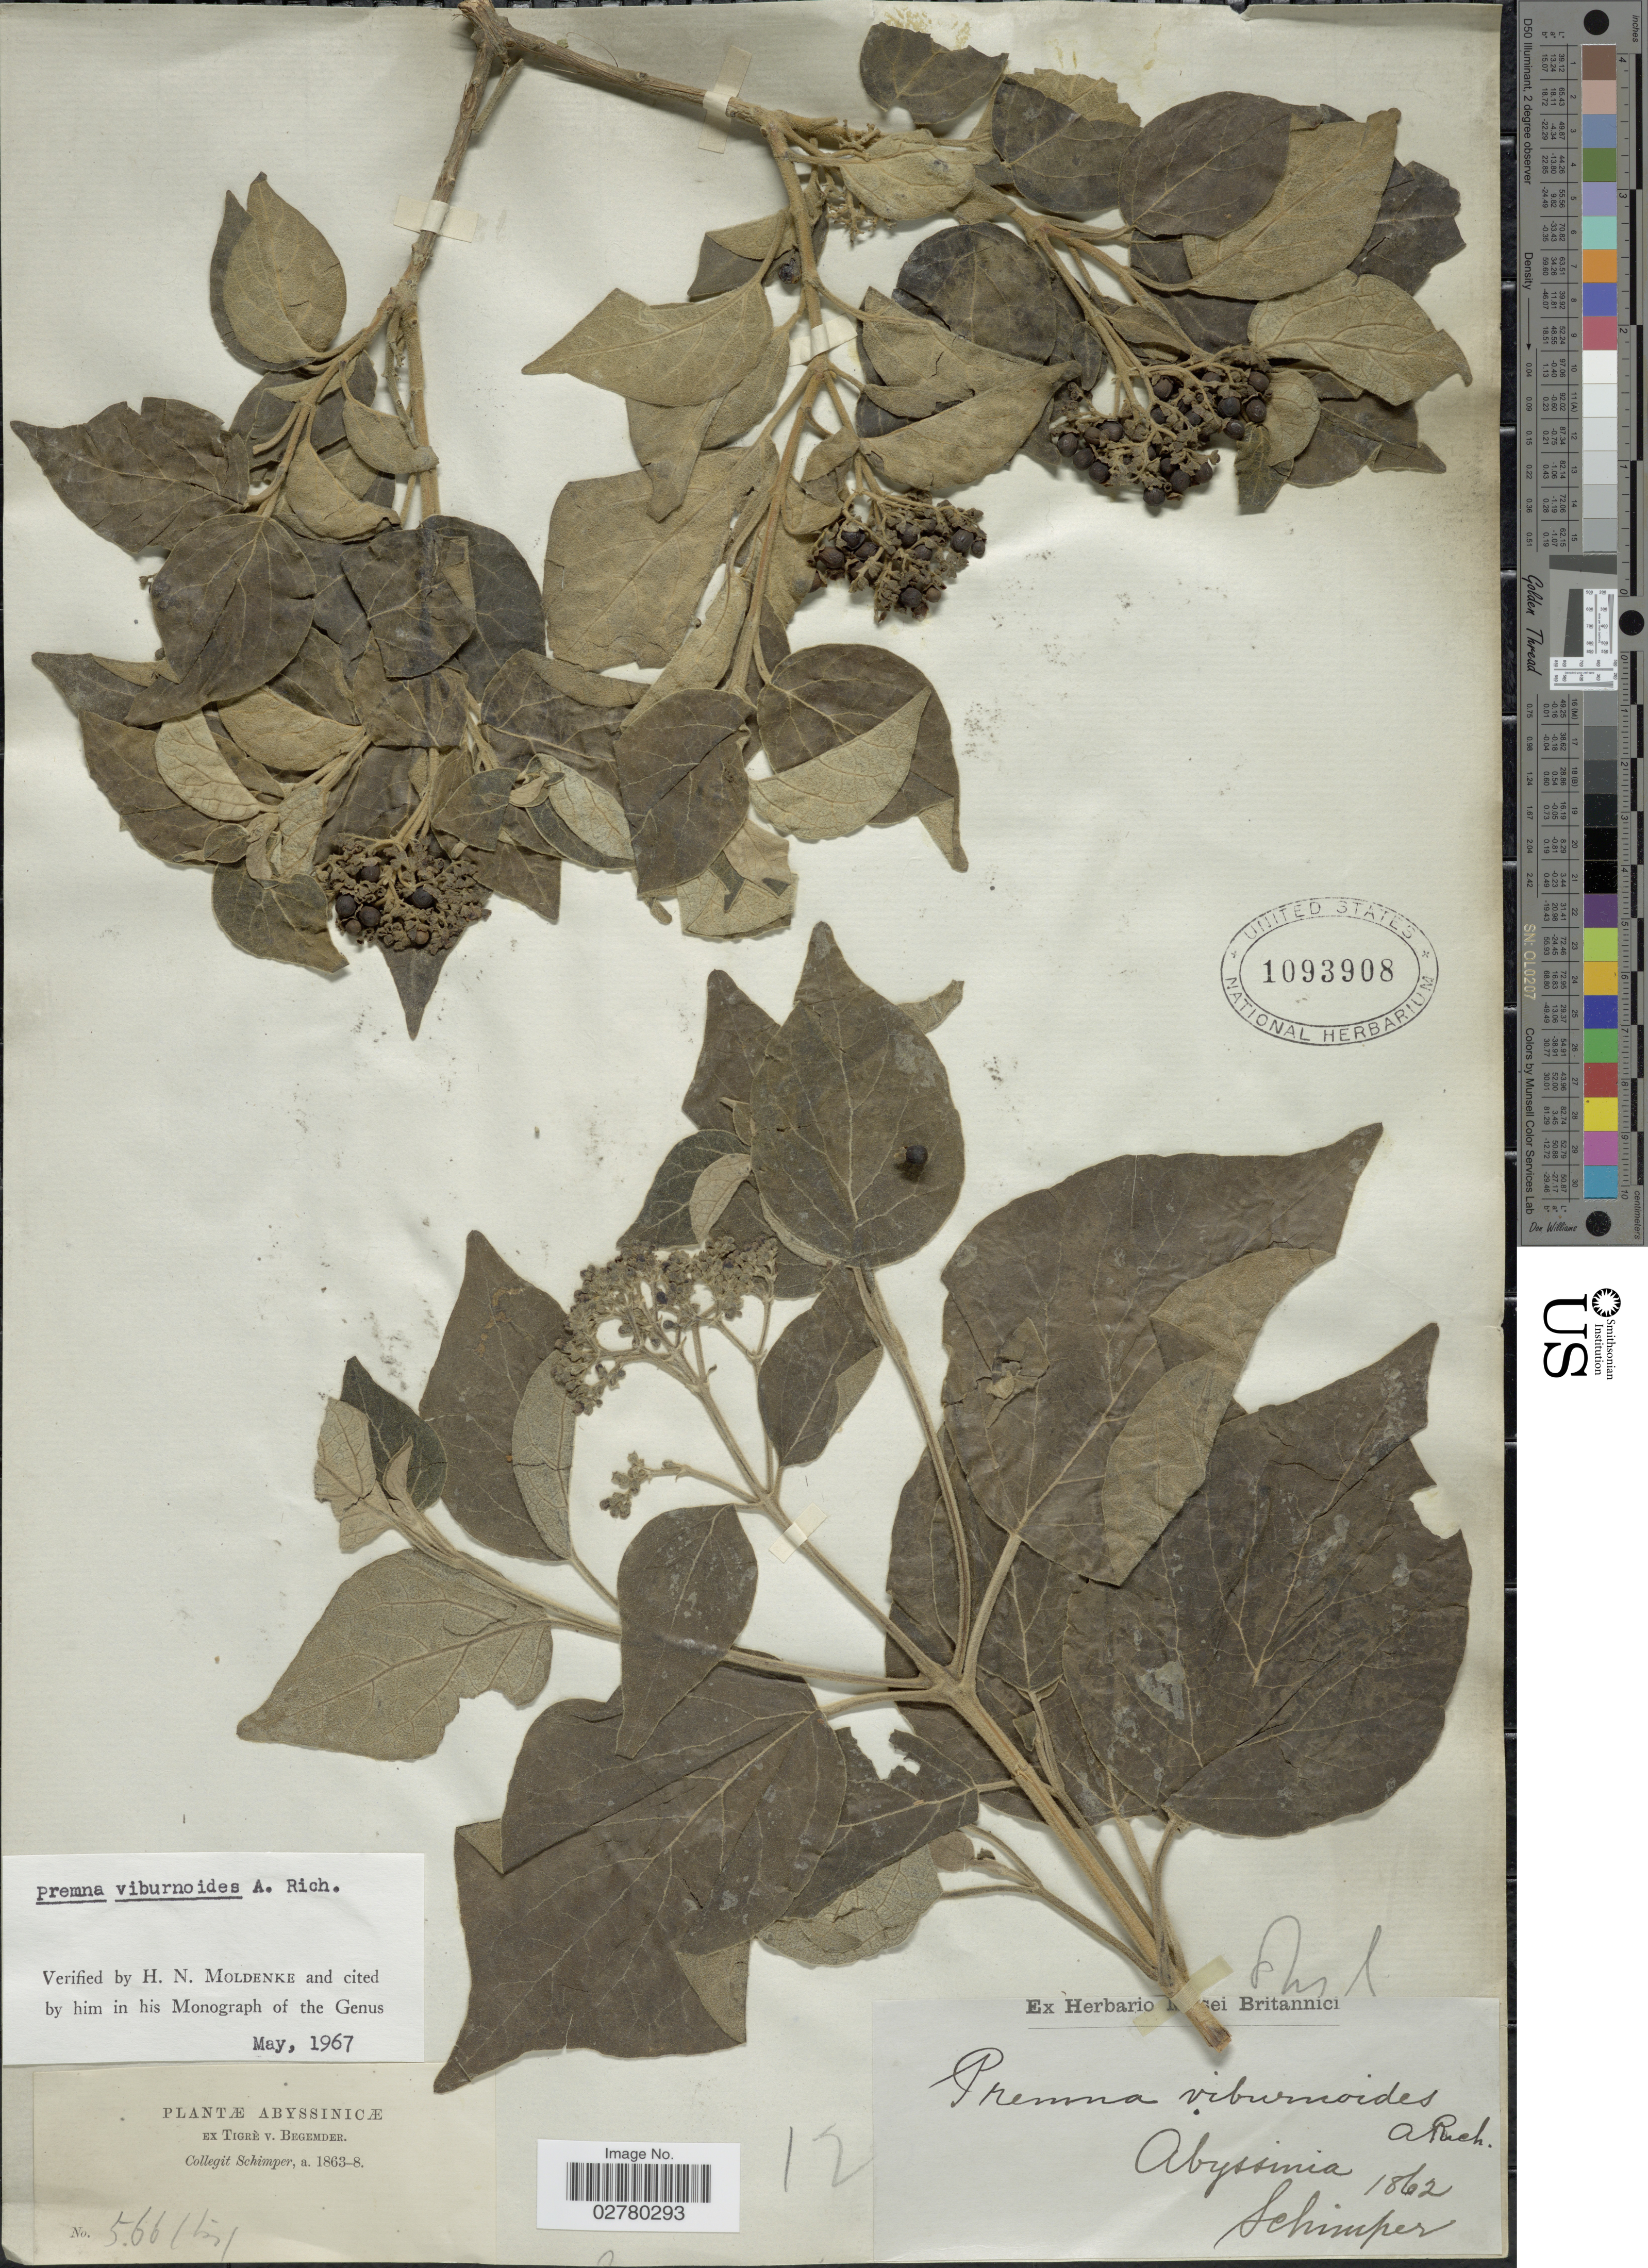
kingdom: Plantae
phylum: Tracheophyta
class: Magnoliopsida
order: Lamiales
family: Lamiaceae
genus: Premna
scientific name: Premna viburnoides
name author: Wall.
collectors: -. Schimper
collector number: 566bis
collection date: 1862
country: Ethiopia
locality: Abyssinia.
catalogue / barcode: US 1093908